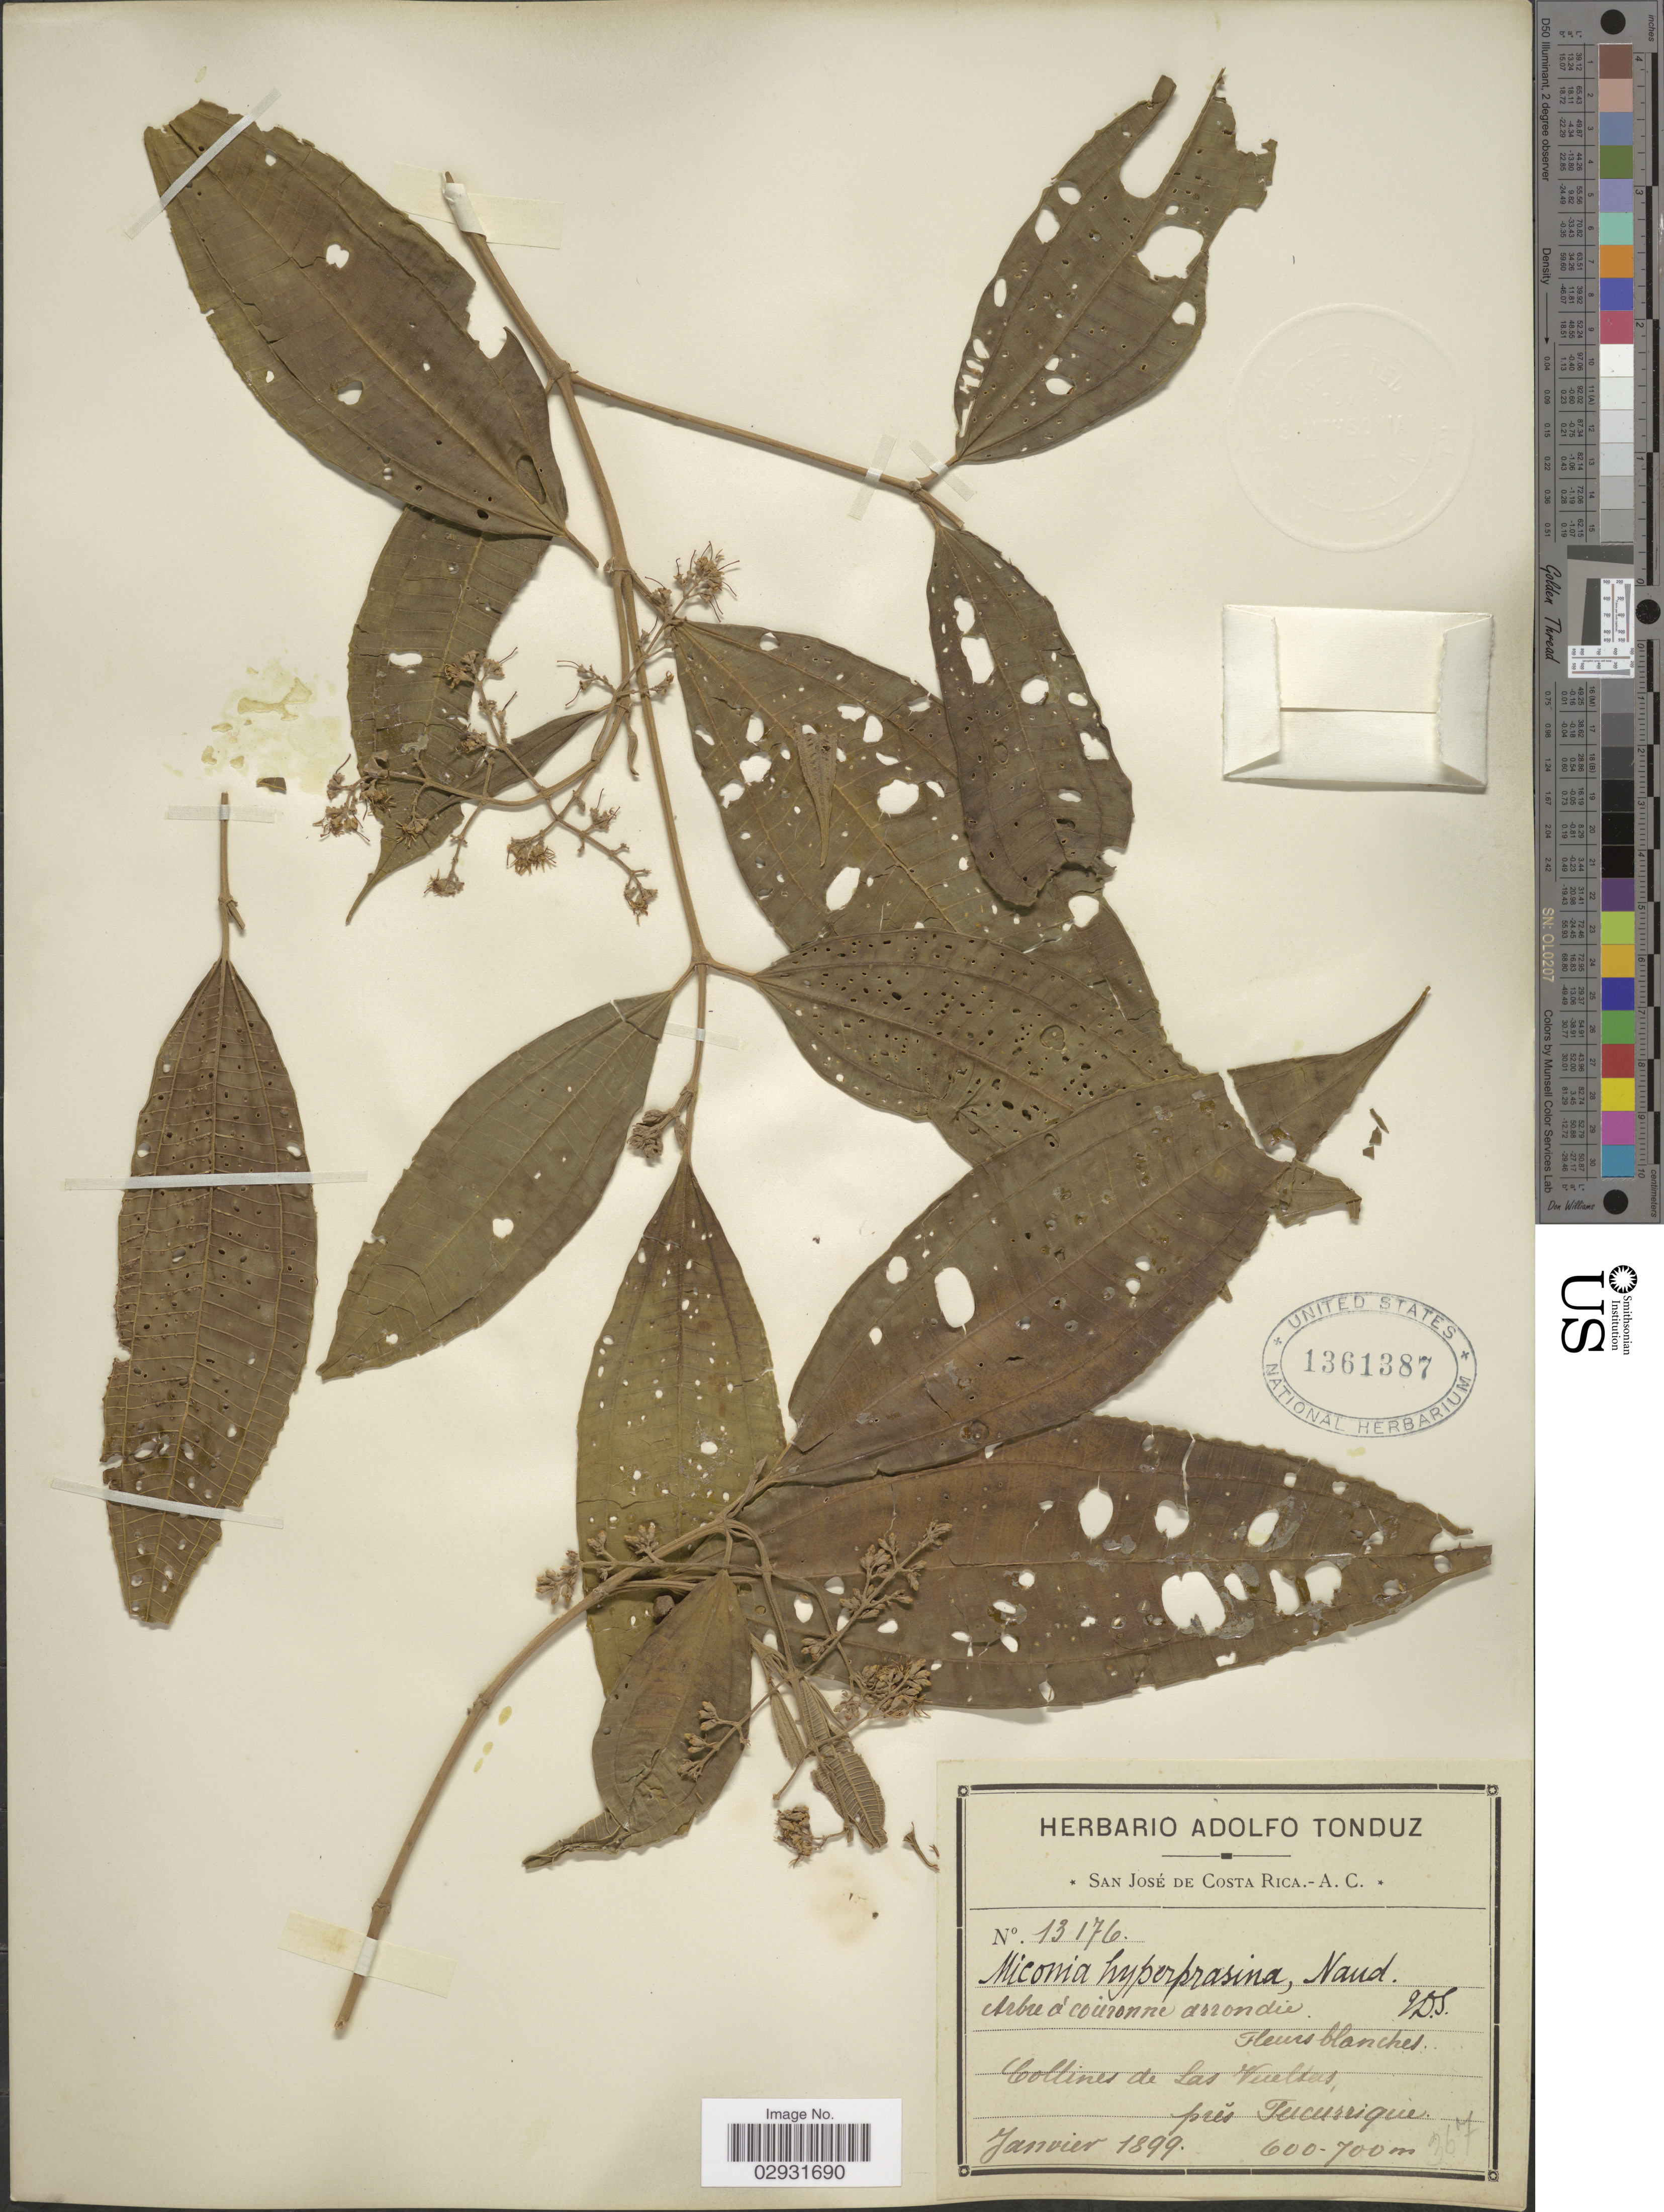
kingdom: Plantae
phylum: Tracheophyta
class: Magnoliopsida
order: Myrtales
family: Melastomataceae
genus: Miconia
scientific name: Miconia affinis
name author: DC.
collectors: ex Herb. Adolfo Tonduz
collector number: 13176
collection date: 1899-01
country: Costa Rica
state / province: San José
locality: San José de Costa Rica.- A.C. Collines de Las Vueltas, près Tucurrique.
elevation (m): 600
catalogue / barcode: US 1361387